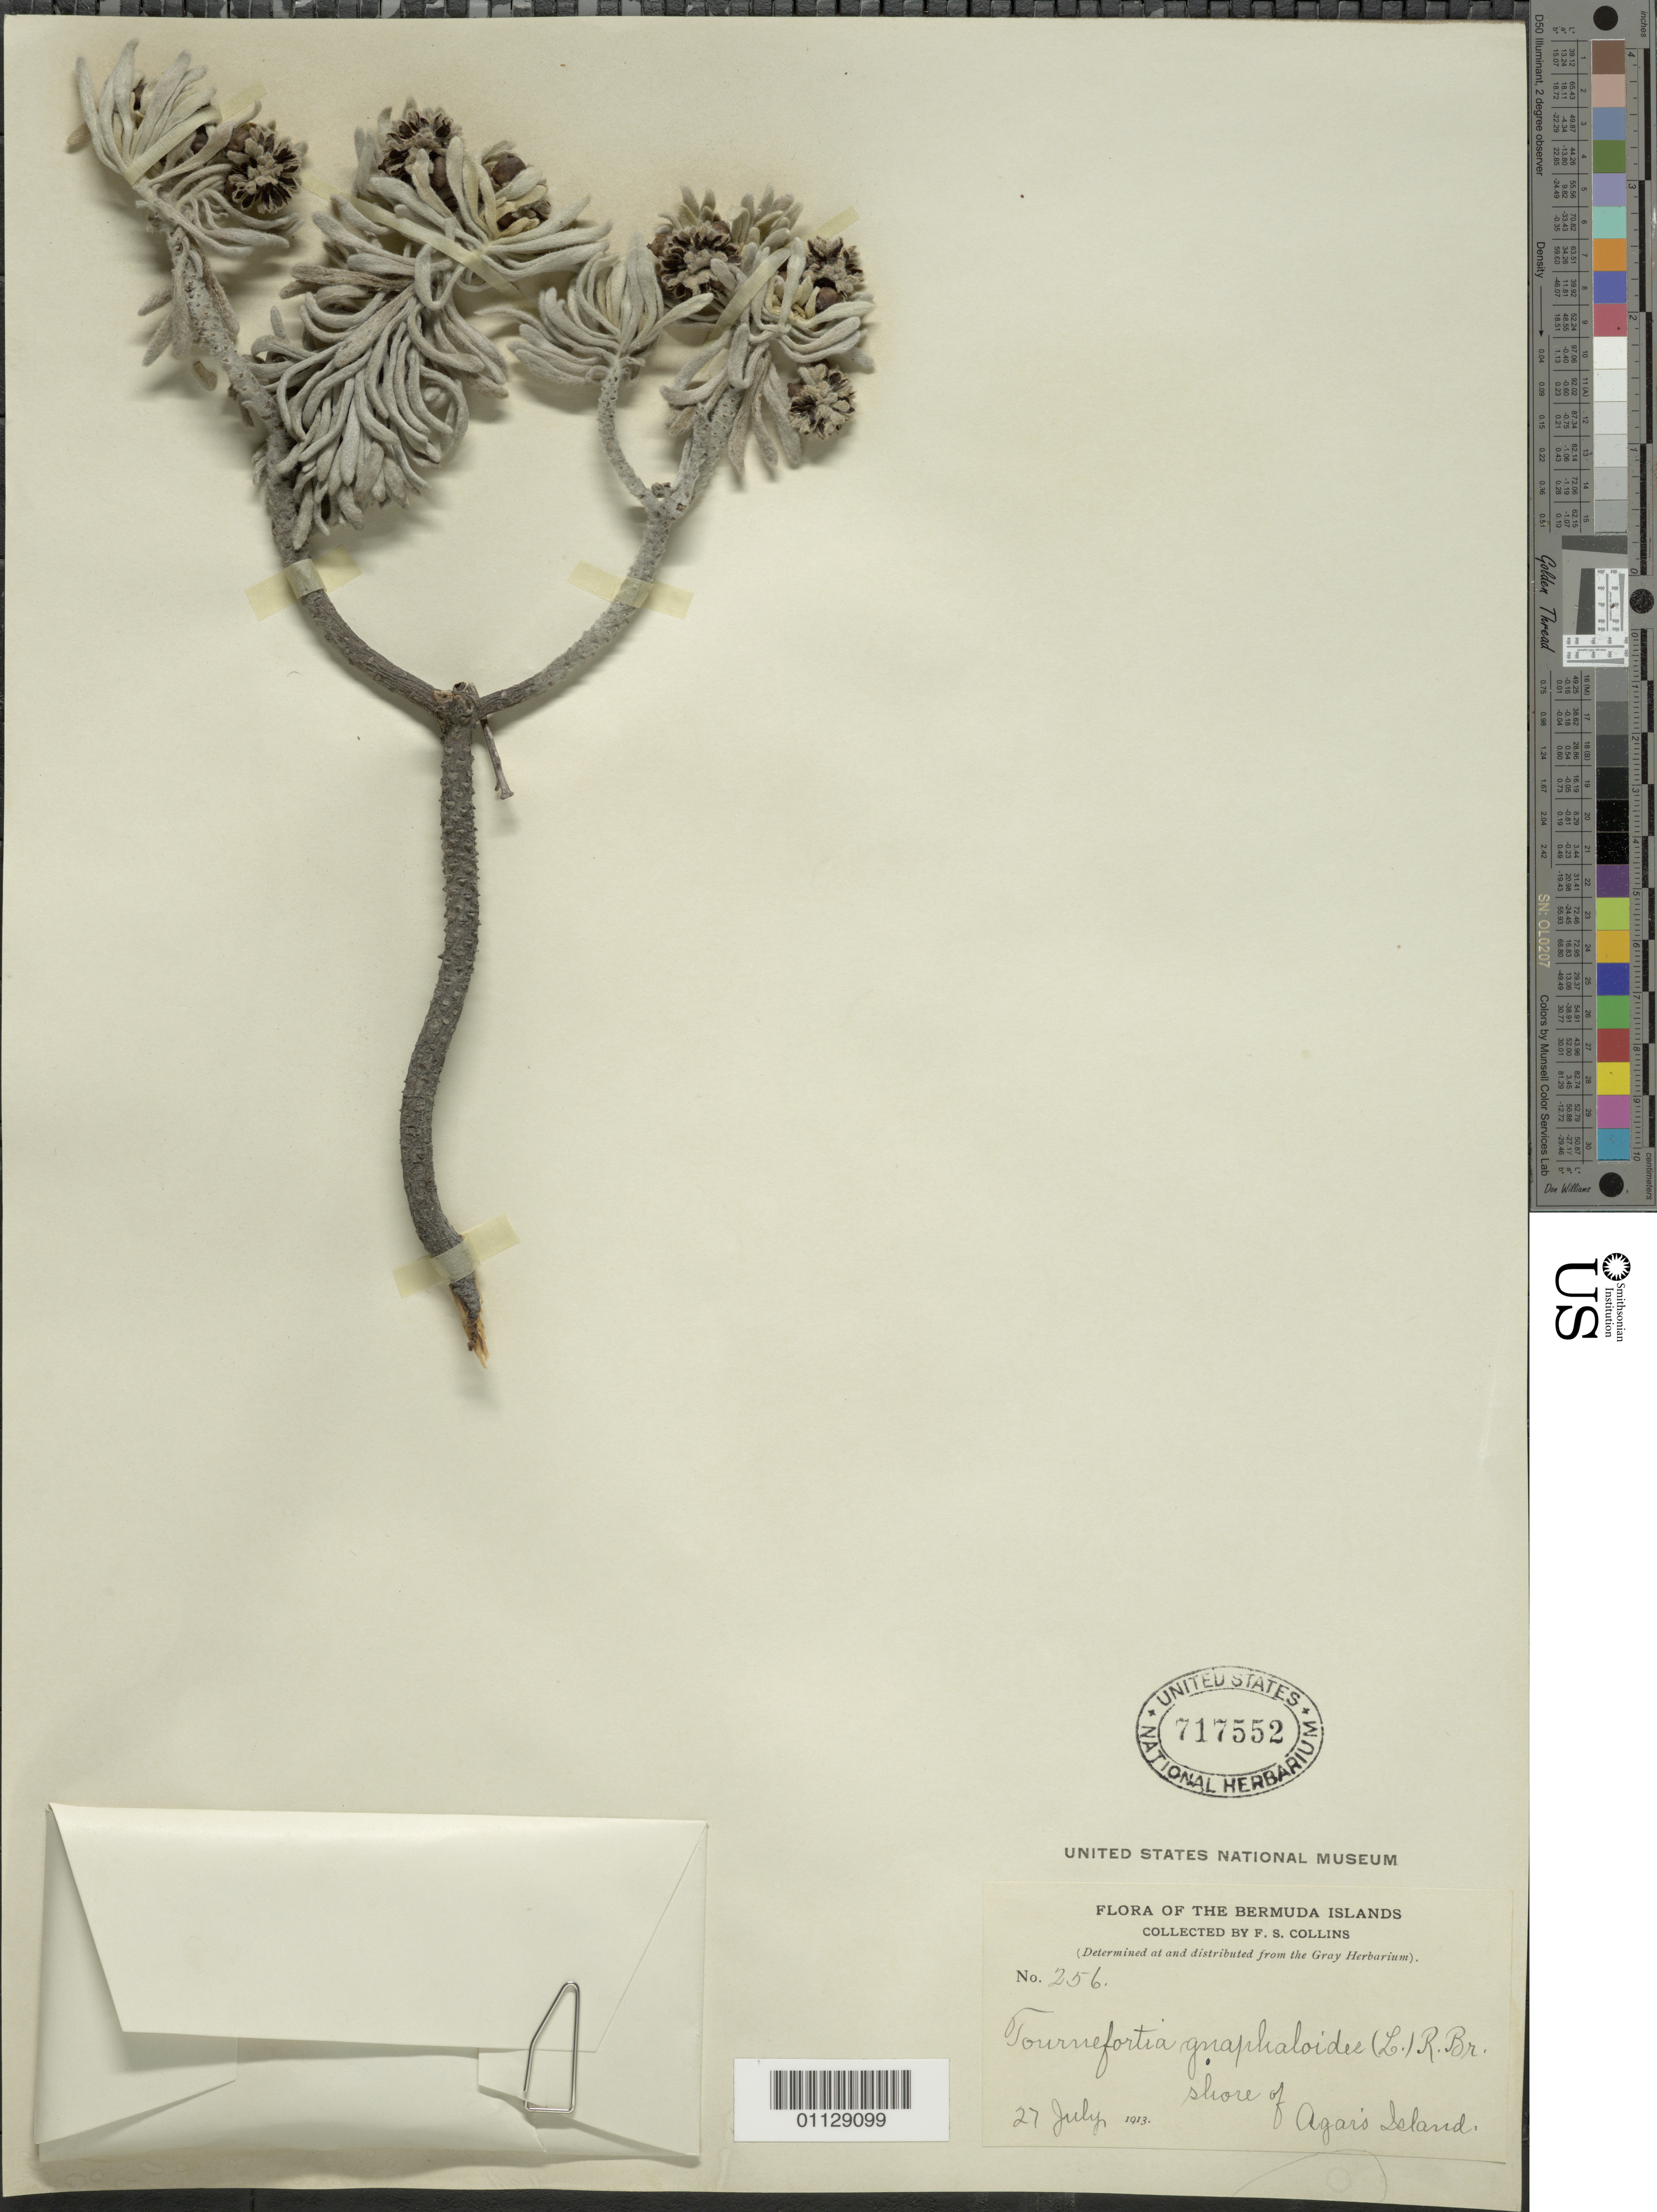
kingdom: Plantae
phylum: Tracheophyta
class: Magnoliopsida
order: Boraginales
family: Heliotropiaceae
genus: Tournefortia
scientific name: Tournefortia gnaphalodes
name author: (L.) R. Br.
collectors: F. Collins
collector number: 256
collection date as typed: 27 Jul 1913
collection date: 1913-07-27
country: Bermuda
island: Bermuda I.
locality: Shore of Agaris Island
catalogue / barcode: US 717552